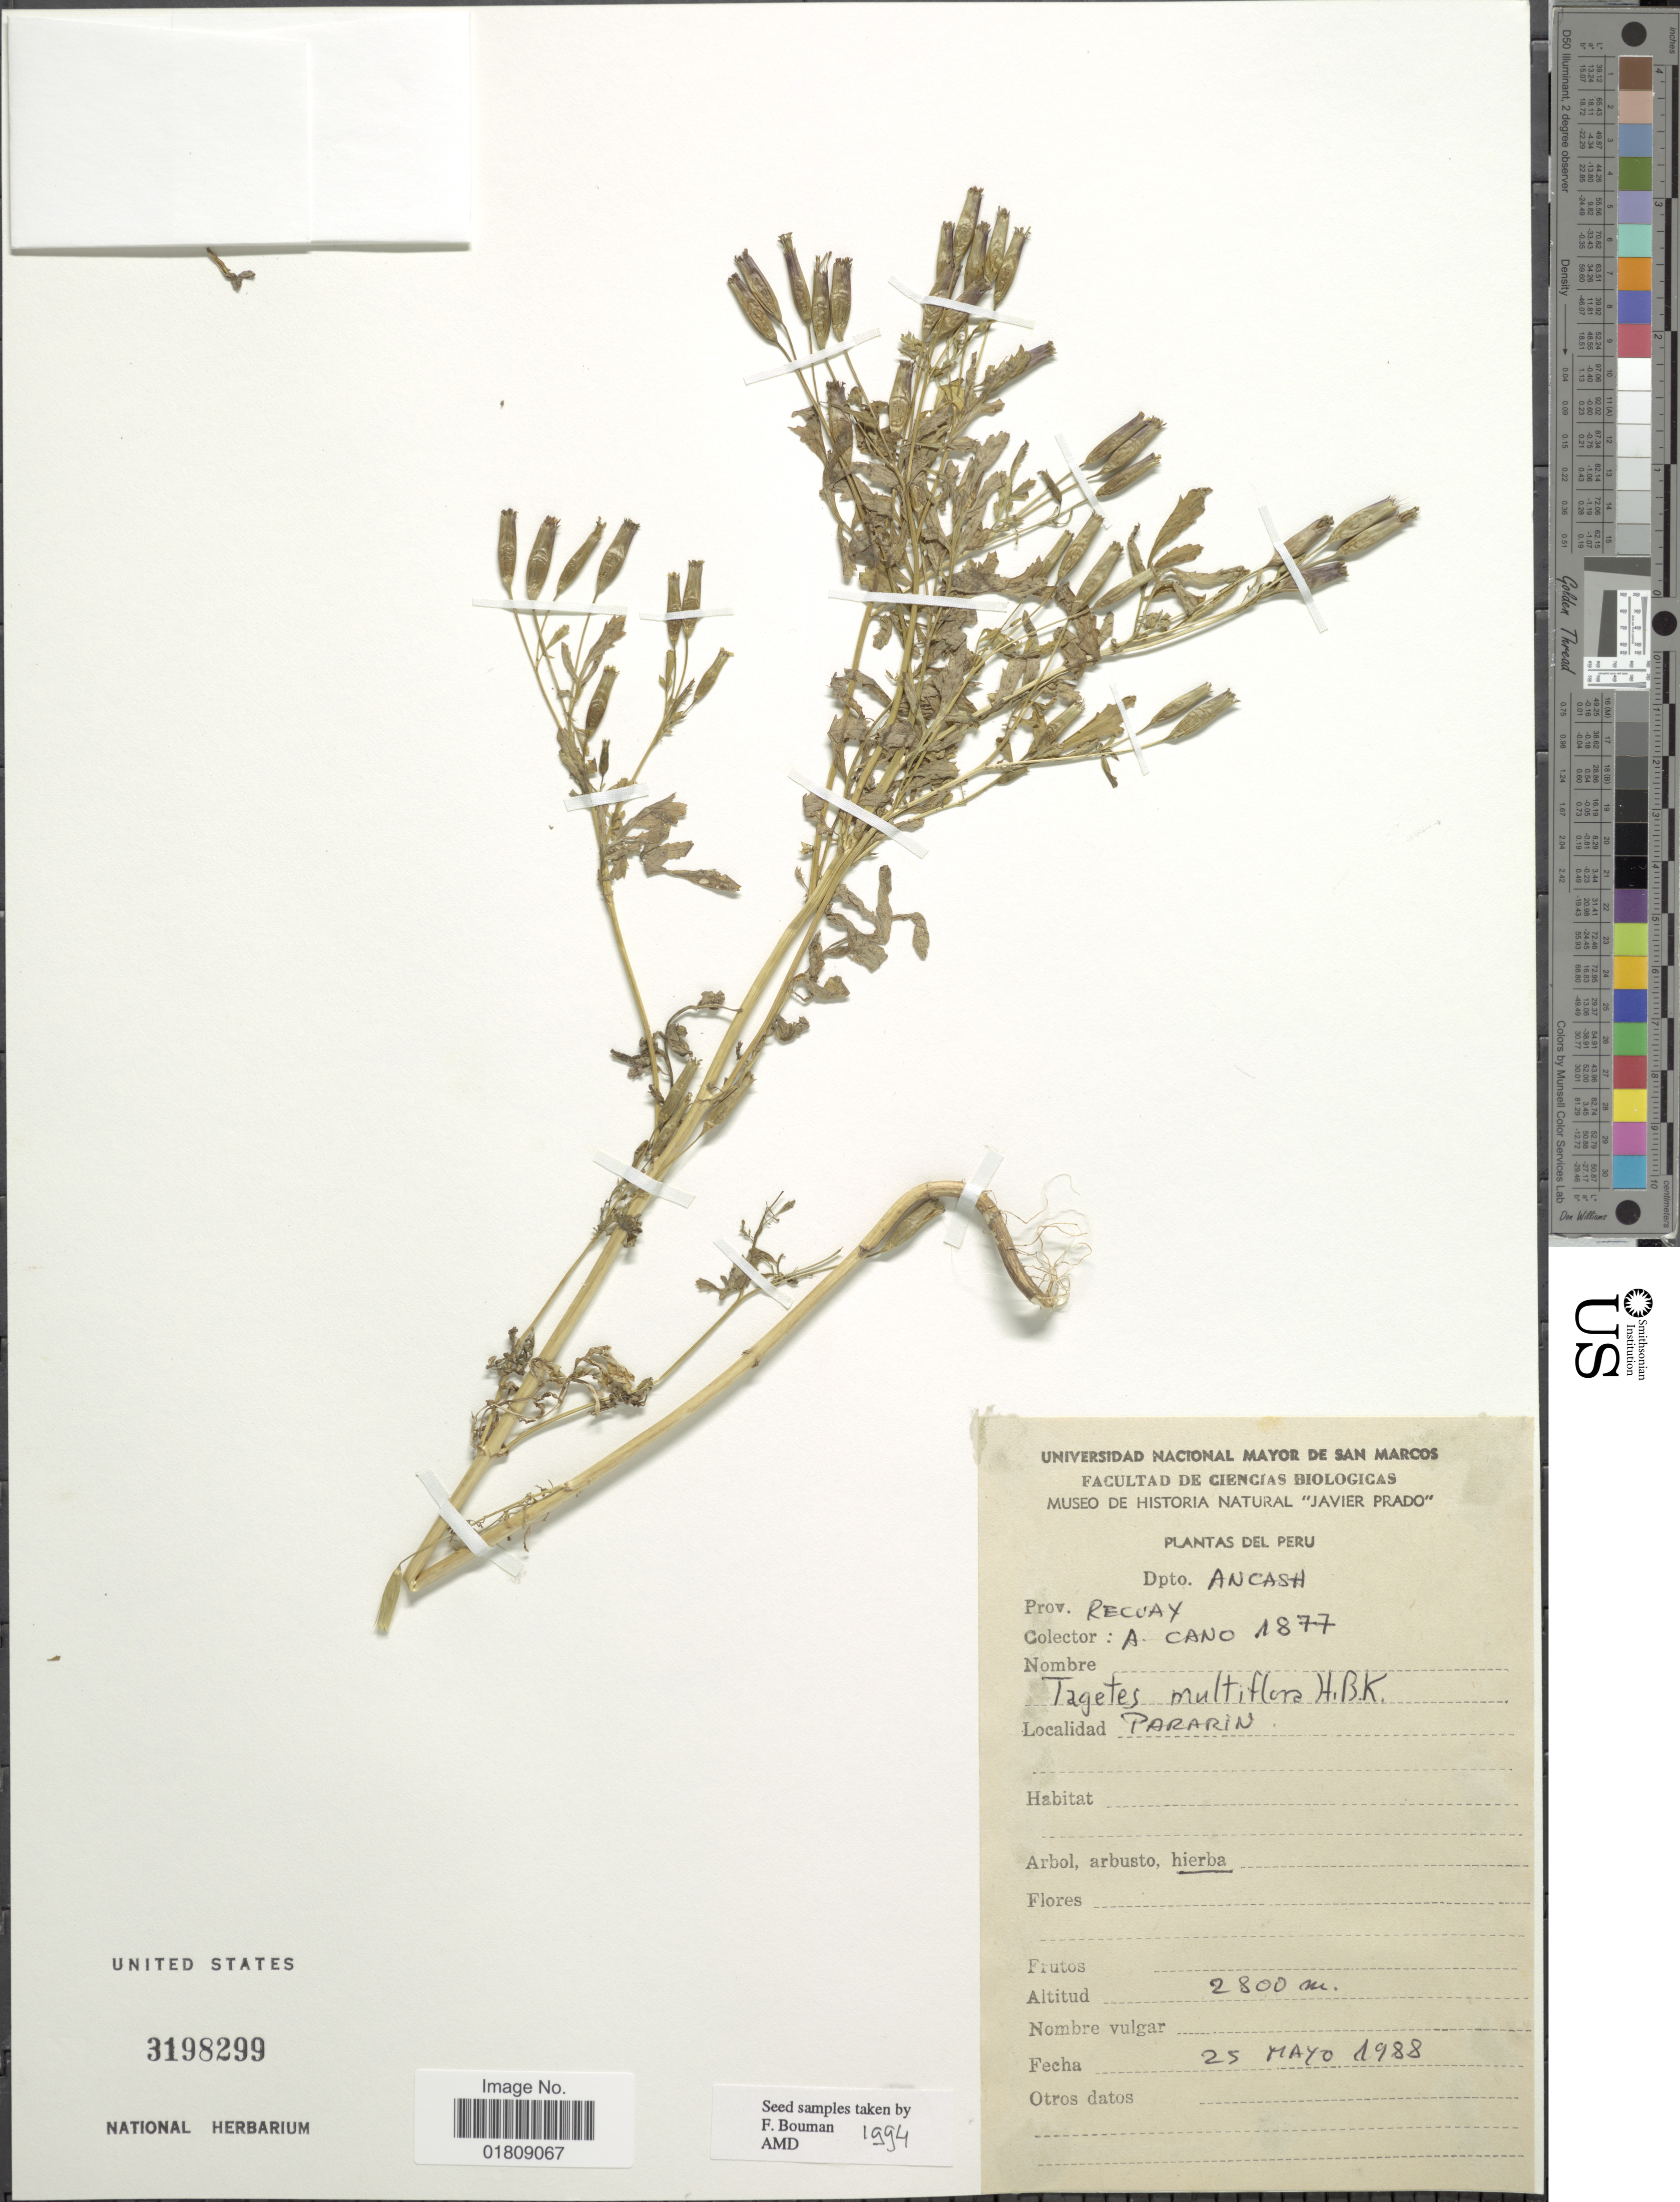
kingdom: Plantae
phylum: Tracheophyta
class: Magnoliopsida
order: Asterales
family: Asteraceae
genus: Tagetes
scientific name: Tagetes gracilis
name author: DC.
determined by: Schiavinato, Dario J.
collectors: A. Cano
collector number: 1877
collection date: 1988-05-25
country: Peru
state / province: Ancash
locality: Pararin, Prov. Recuay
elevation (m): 2800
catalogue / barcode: US 3198299